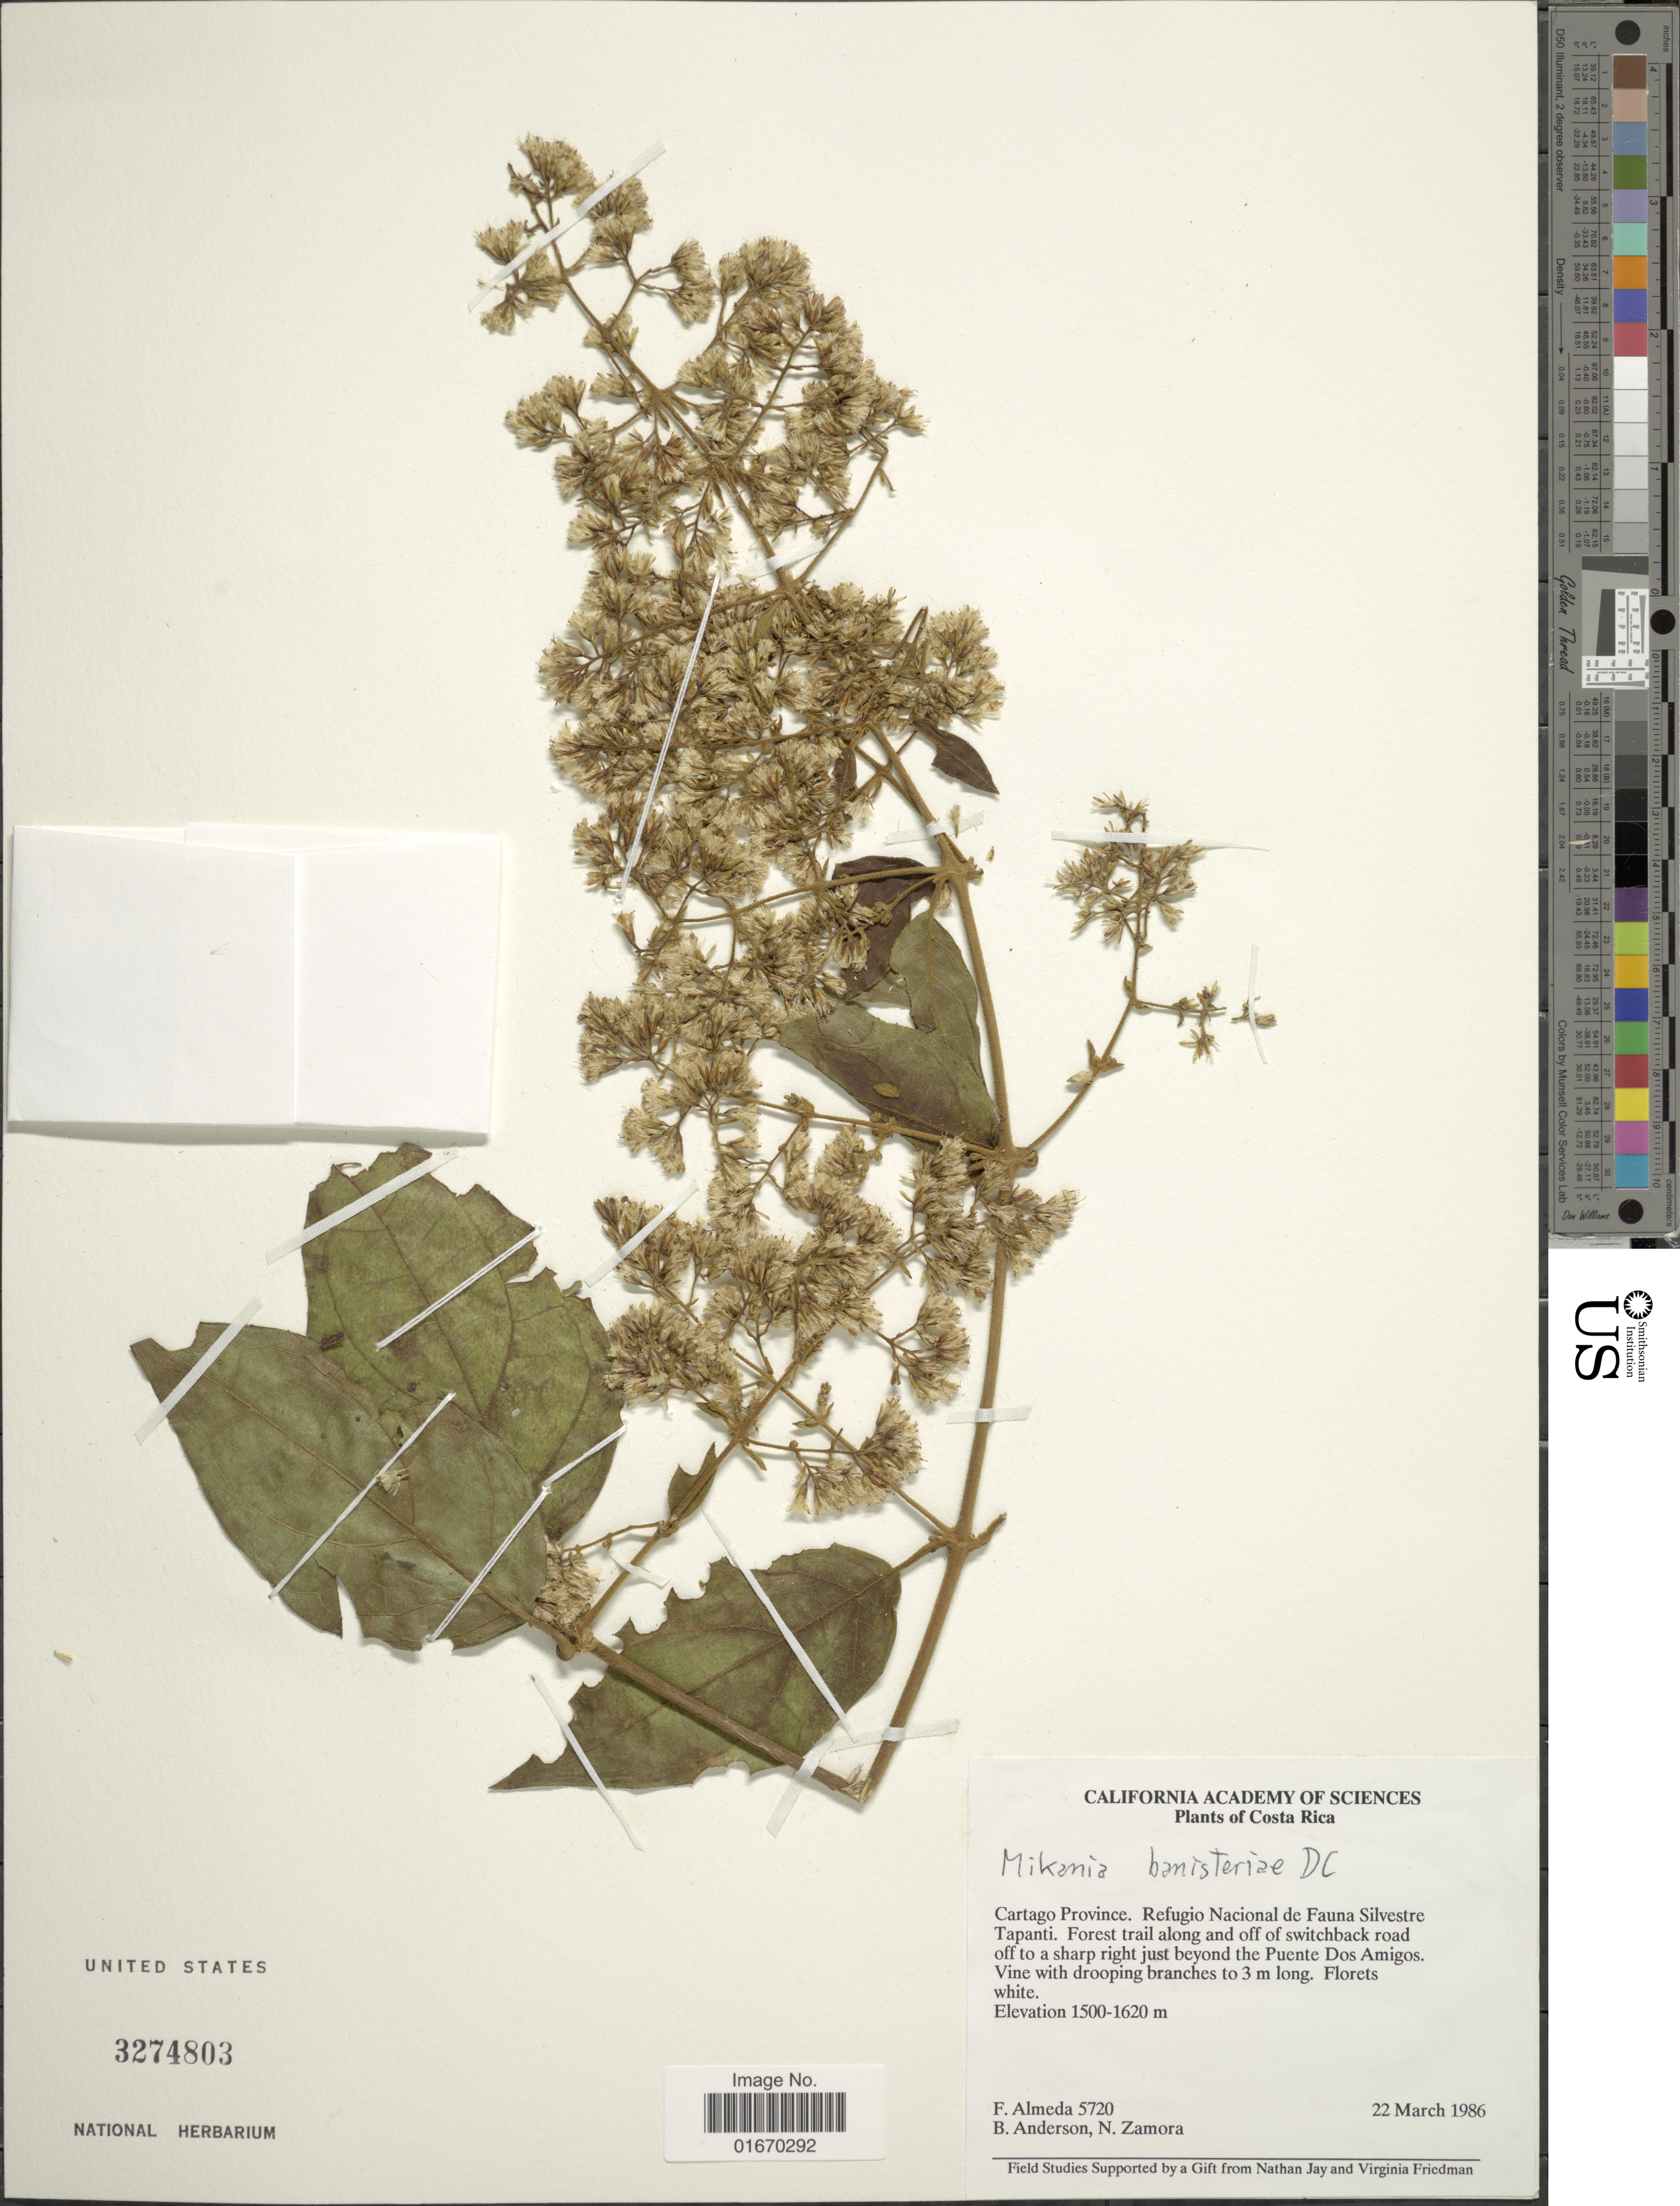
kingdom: Plantae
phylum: Tracheophyta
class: Magnoliopsida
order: Asterales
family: Asteraceae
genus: Mikania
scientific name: Mikania banisteriae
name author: DC.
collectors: F. Almeda, B. Anderson & N. Zamora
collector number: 5720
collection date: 1986-03-22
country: Costa Rica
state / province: Cartago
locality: Refugio Nacional de Fauna Silvestre Tapanti, just beyond the Puente Dos Amigos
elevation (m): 1500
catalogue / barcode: US 3274803